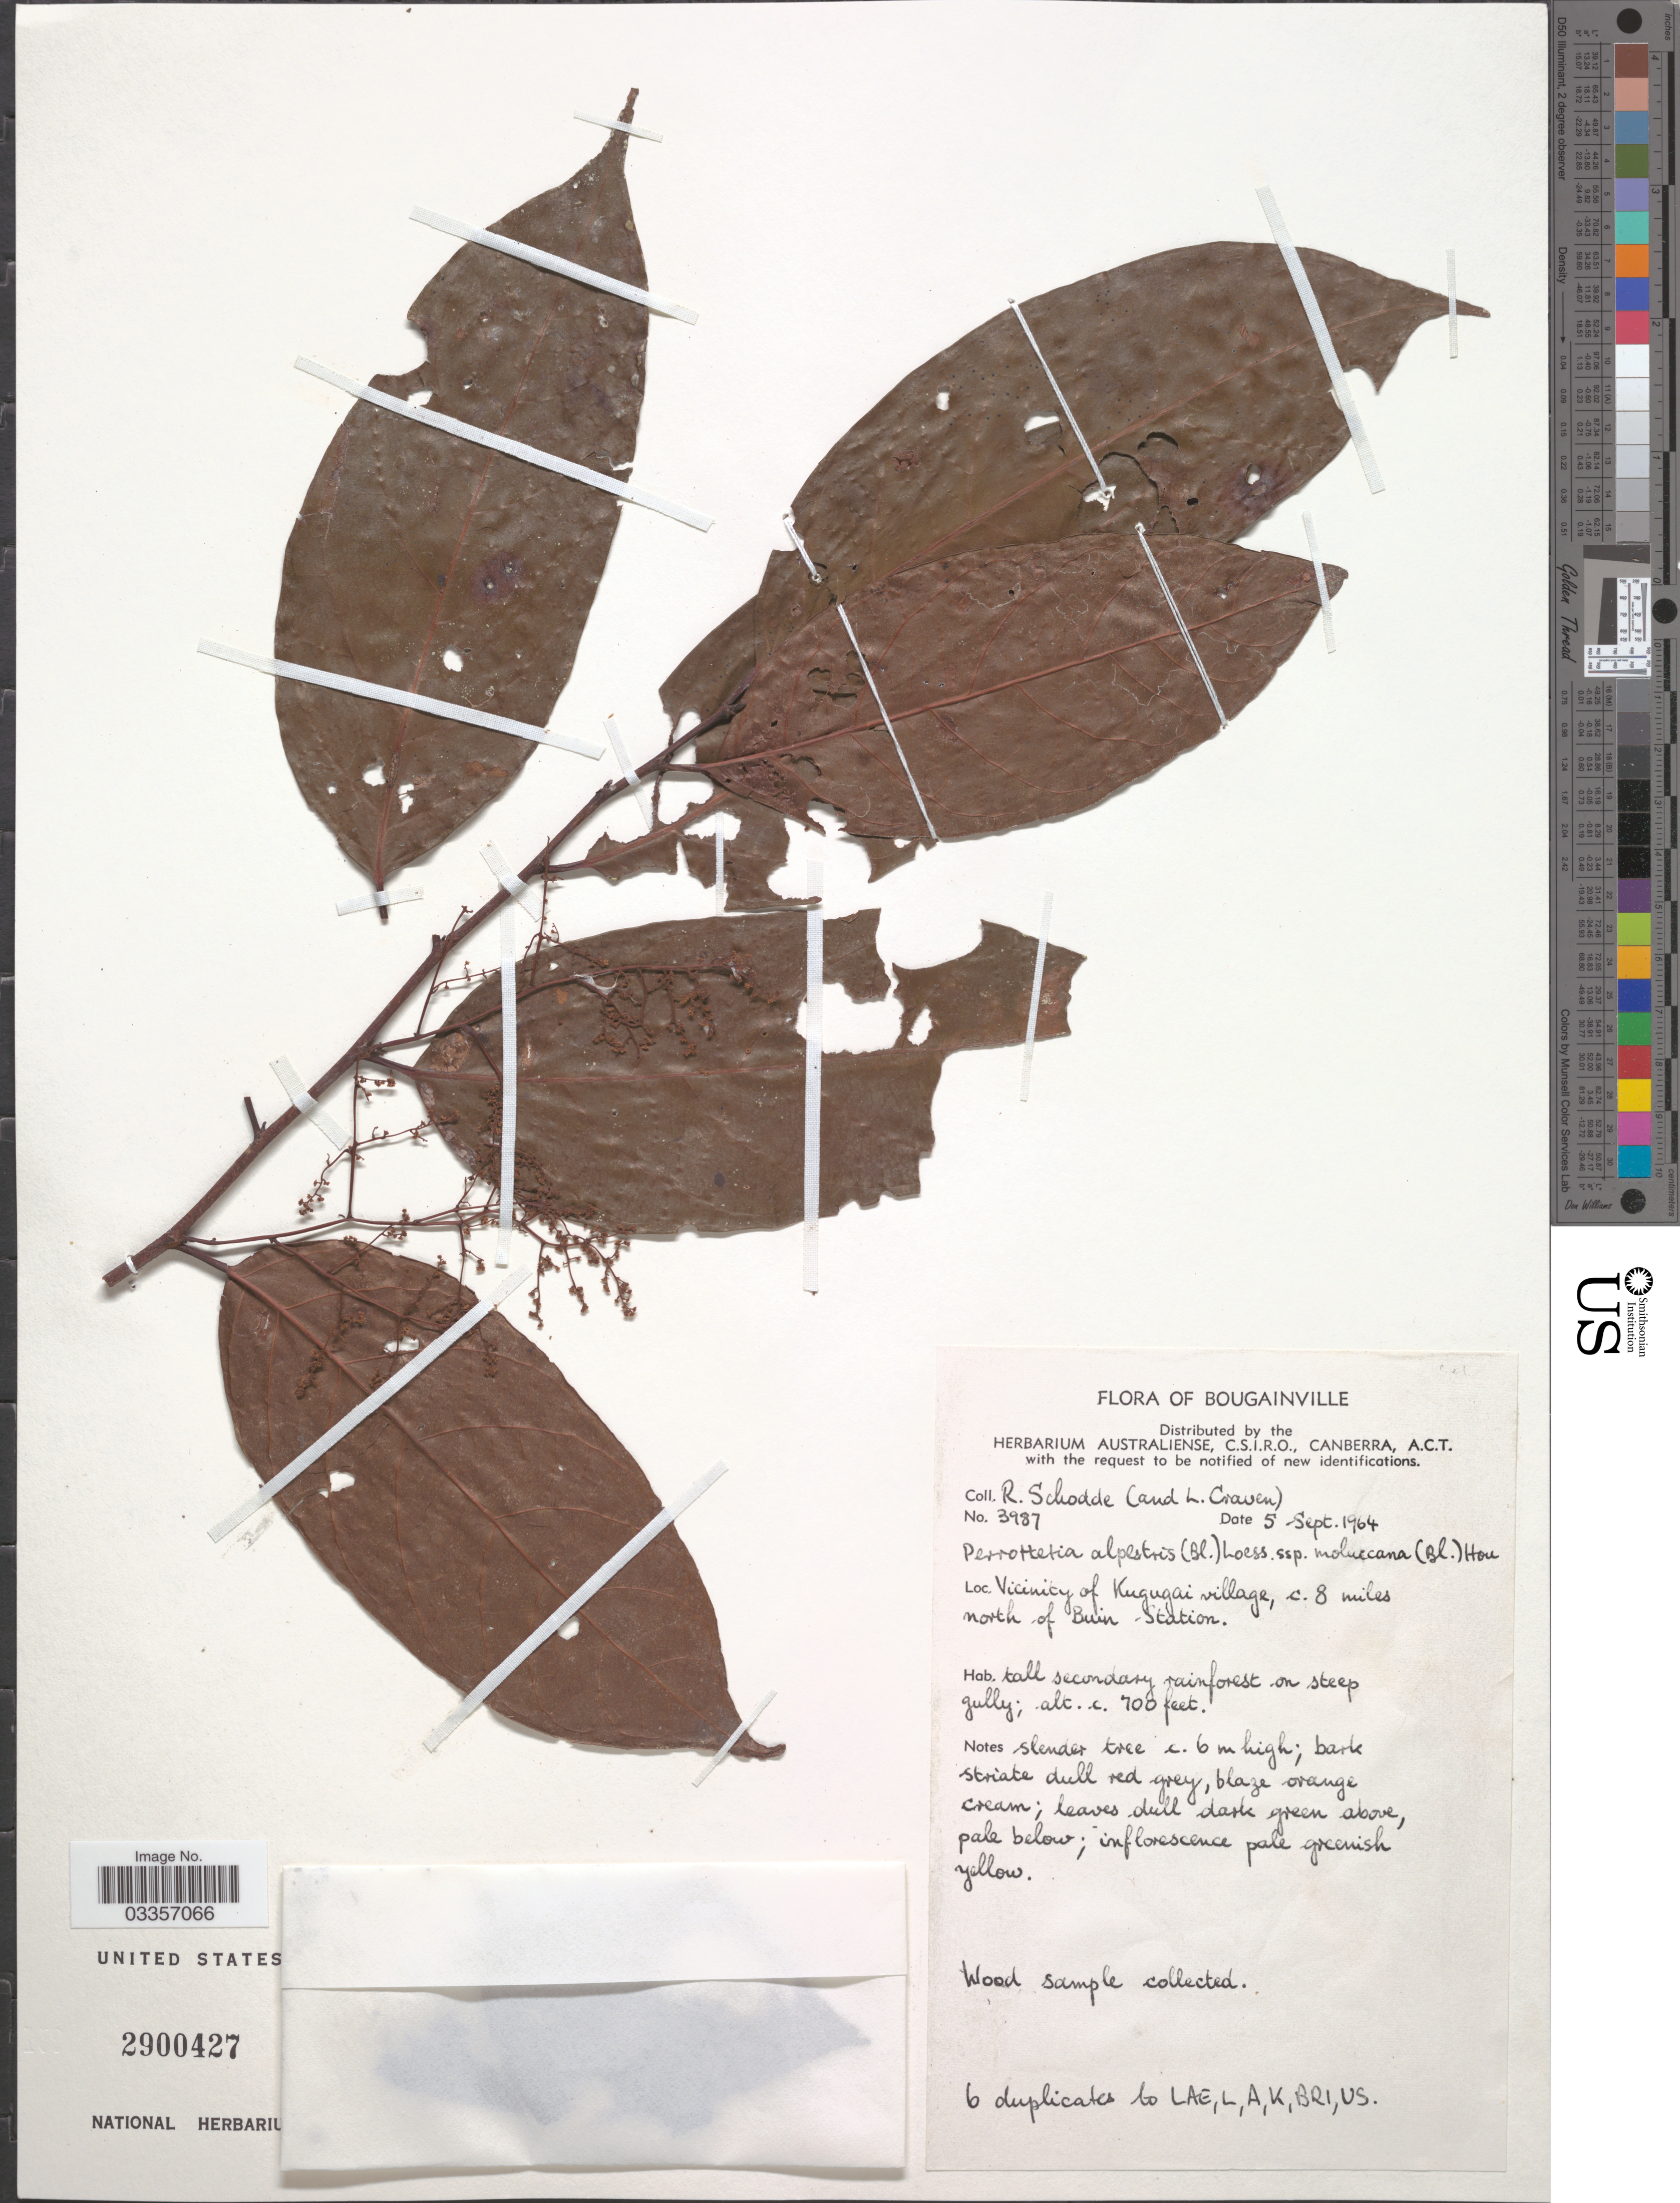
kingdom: Plantae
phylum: Tracheophyta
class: Magnoliopsida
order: Huerteales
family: Dipentodontaceae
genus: Perrottetia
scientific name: Perrottetia alpestris subsp. moluccana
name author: (Blume) Ding Hou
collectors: R. Schodde & L. A. Craven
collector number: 3987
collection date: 1964-09-05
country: Papua New Guinea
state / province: Bougainville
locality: Bougainville, Vicinity of Kugugai village, c. 8 miles north of Buin Station.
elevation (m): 213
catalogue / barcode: US 2900427